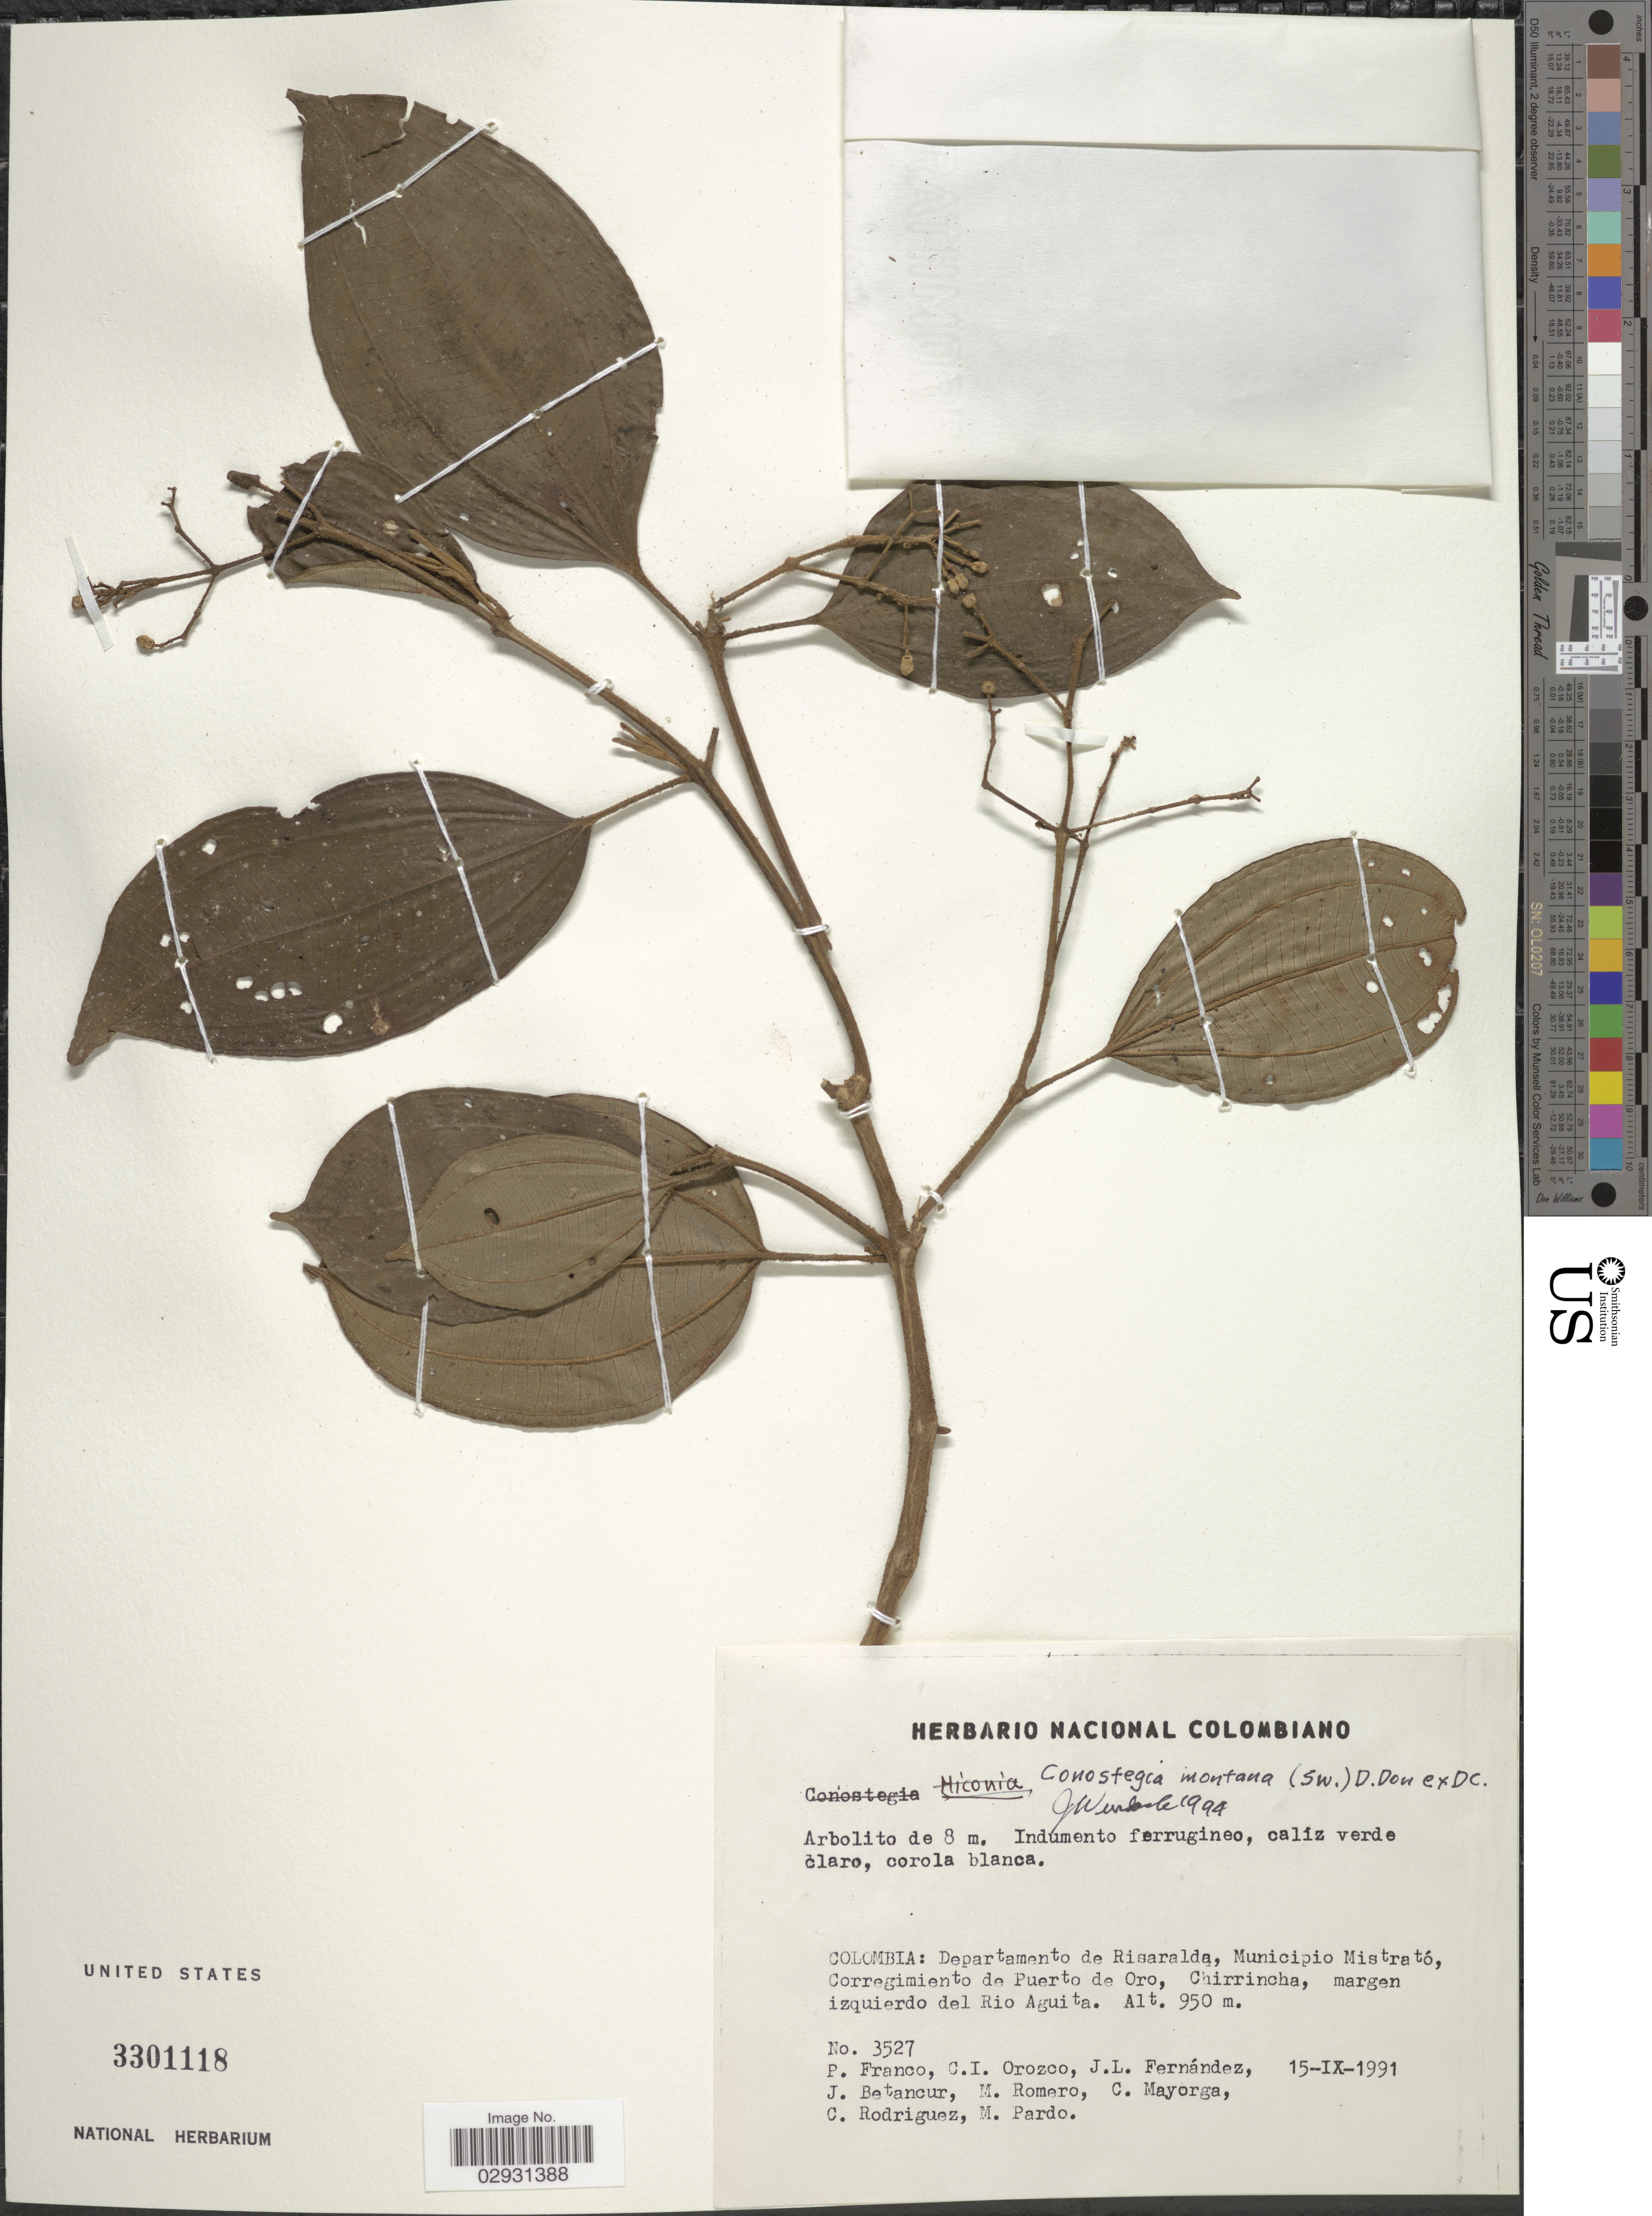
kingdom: Plantae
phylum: Tracheophyta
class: Magnoliopsida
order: Myrtales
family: Melastomataceae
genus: Conostegia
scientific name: Conostegia montana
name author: (Sw.) D. Don ex DC.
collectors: P. Franco, C. I. Orozco, J. Fernández, J. Betancur & et al.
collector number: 3527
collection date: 1991-09-15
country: Colombia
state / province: Risaralda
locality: Departamento de Risaralda, Muncipio Mistrató, Corregimiento de Puerto de Oro, Chirrincha, margen izquierdo del Rio Aguita.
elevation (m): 950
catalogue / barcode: US 3301118